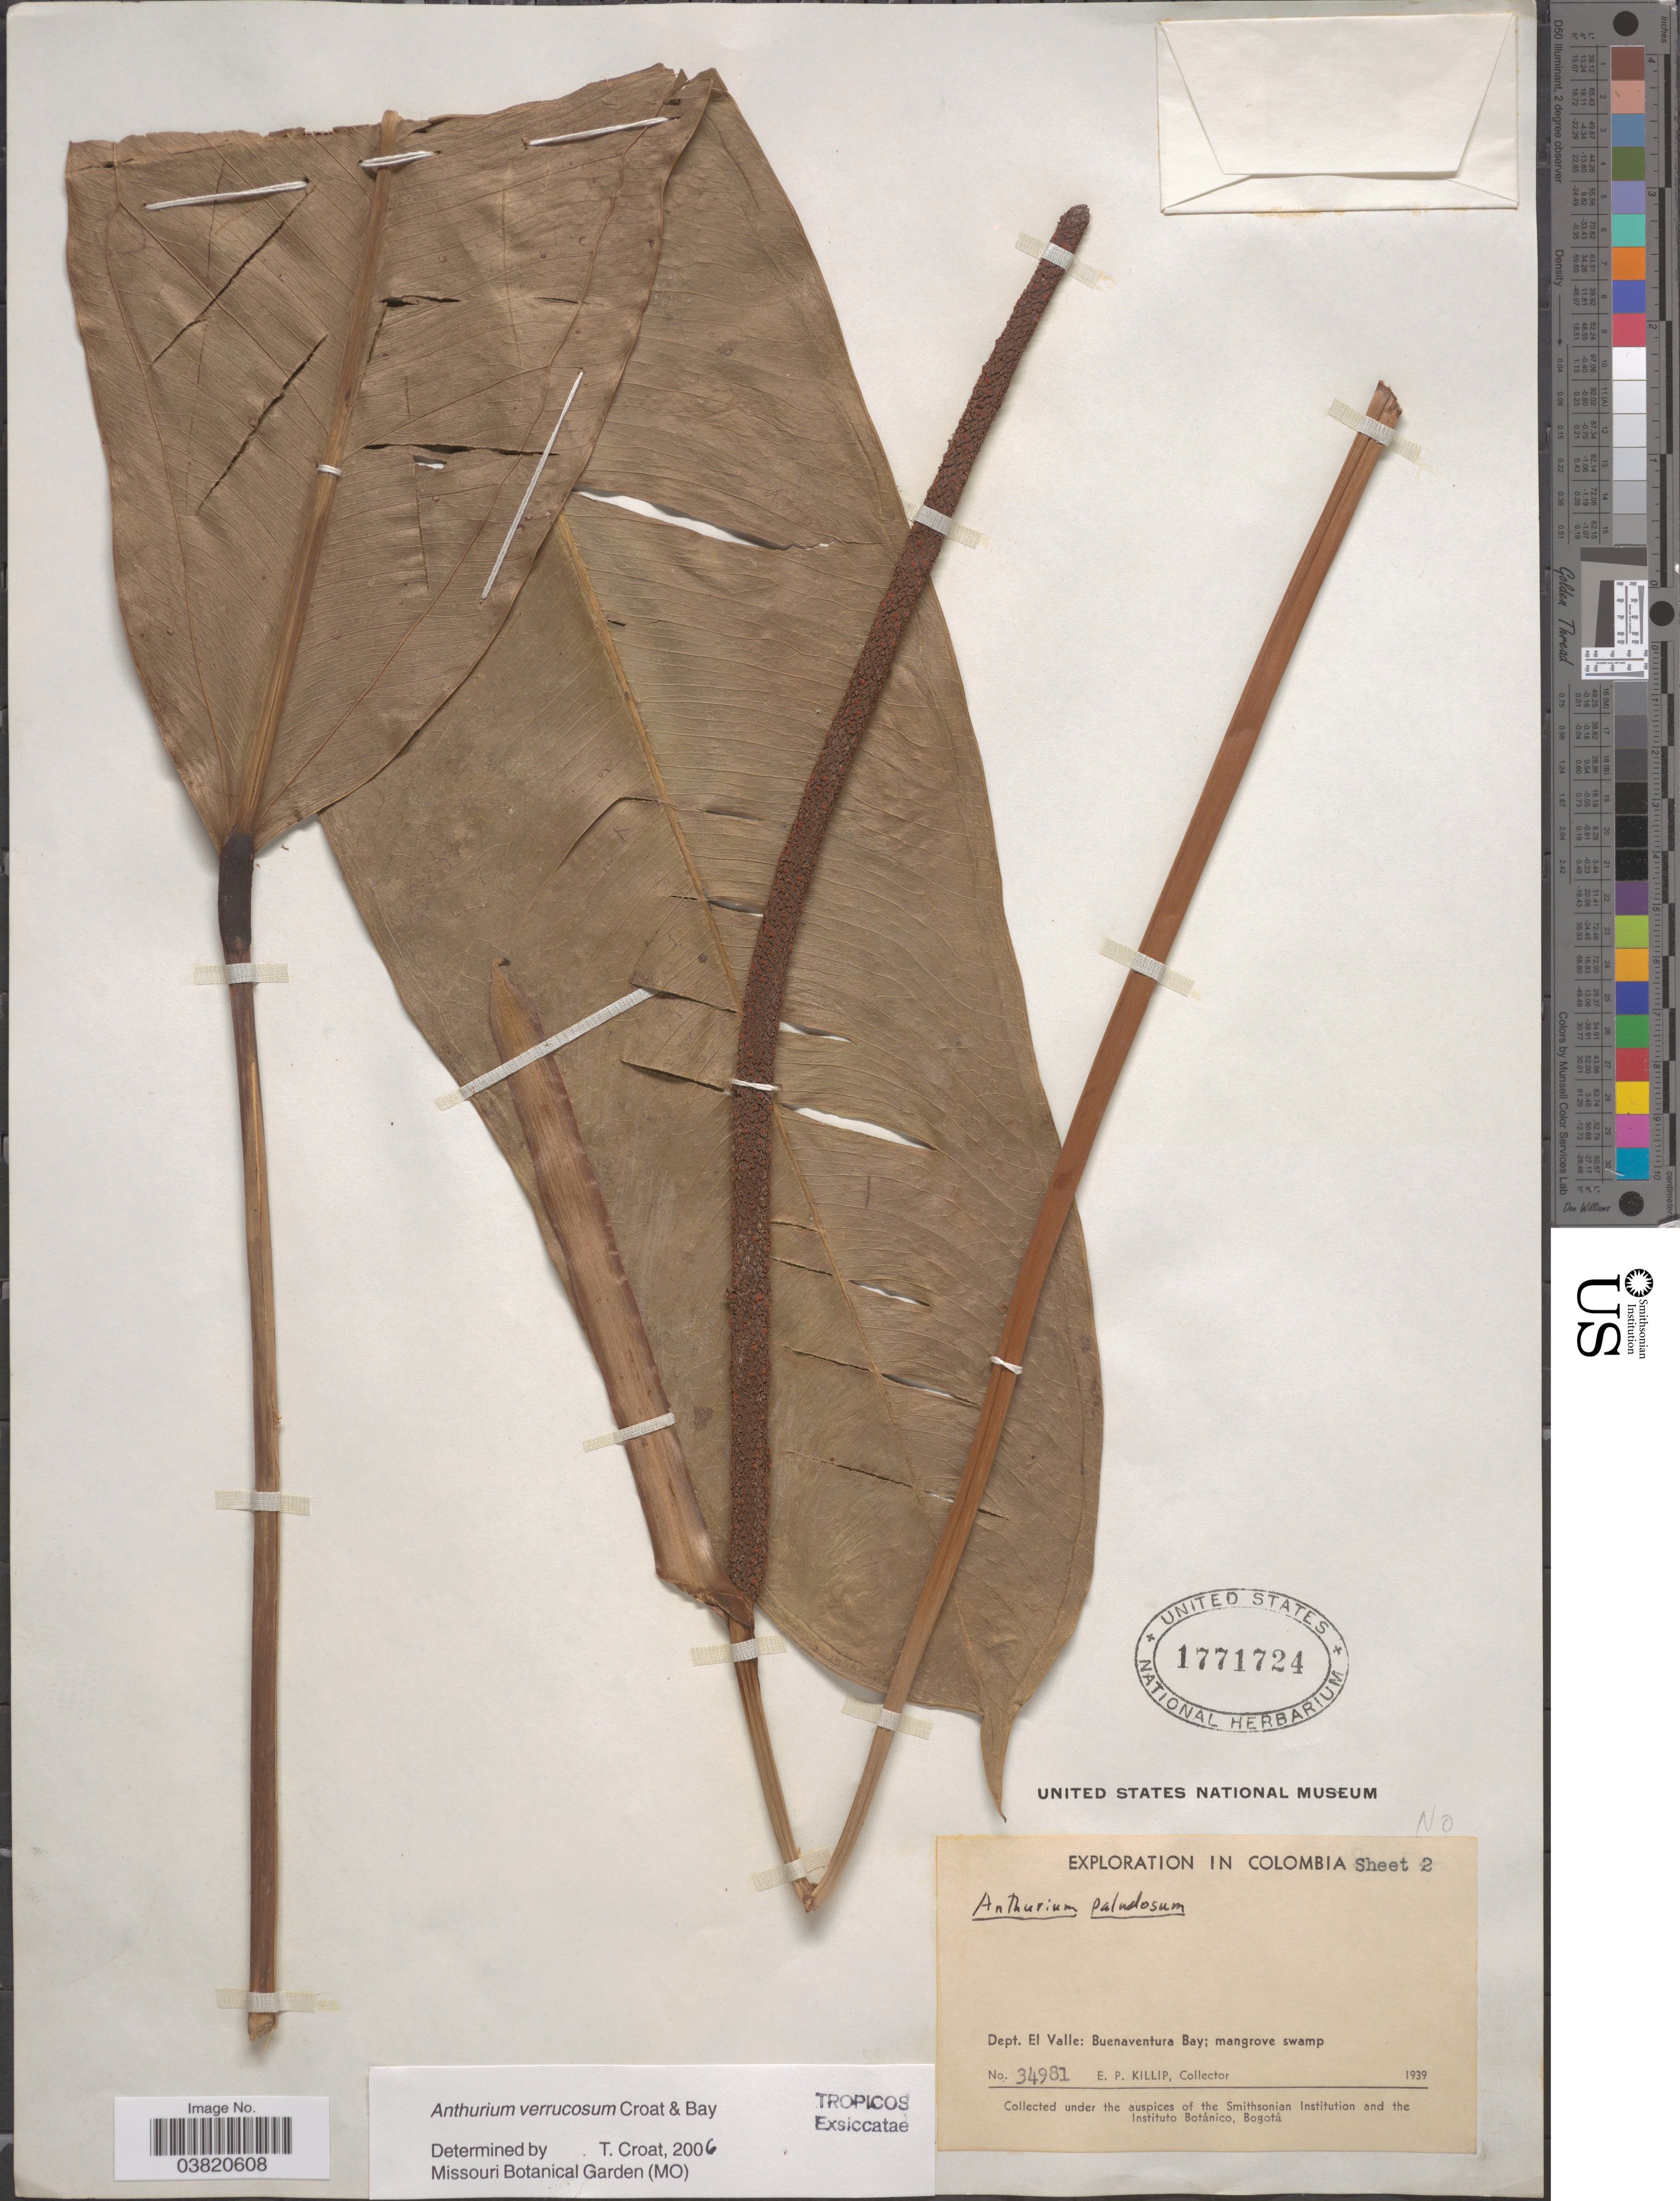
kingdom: Plantae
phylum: Tracheophyta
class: Liliopsida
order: Alismatales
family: Araceae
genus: Anthurium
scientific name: Anthurium verrucosum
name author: Croat & D.C. Bay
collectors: E. P. Killip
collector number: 34981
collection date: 1939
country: Colombia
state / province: Valle del Cauca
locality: Dept. El Valle: Buenaventura Bay; mangrove swamp.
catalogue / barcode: US 1771724